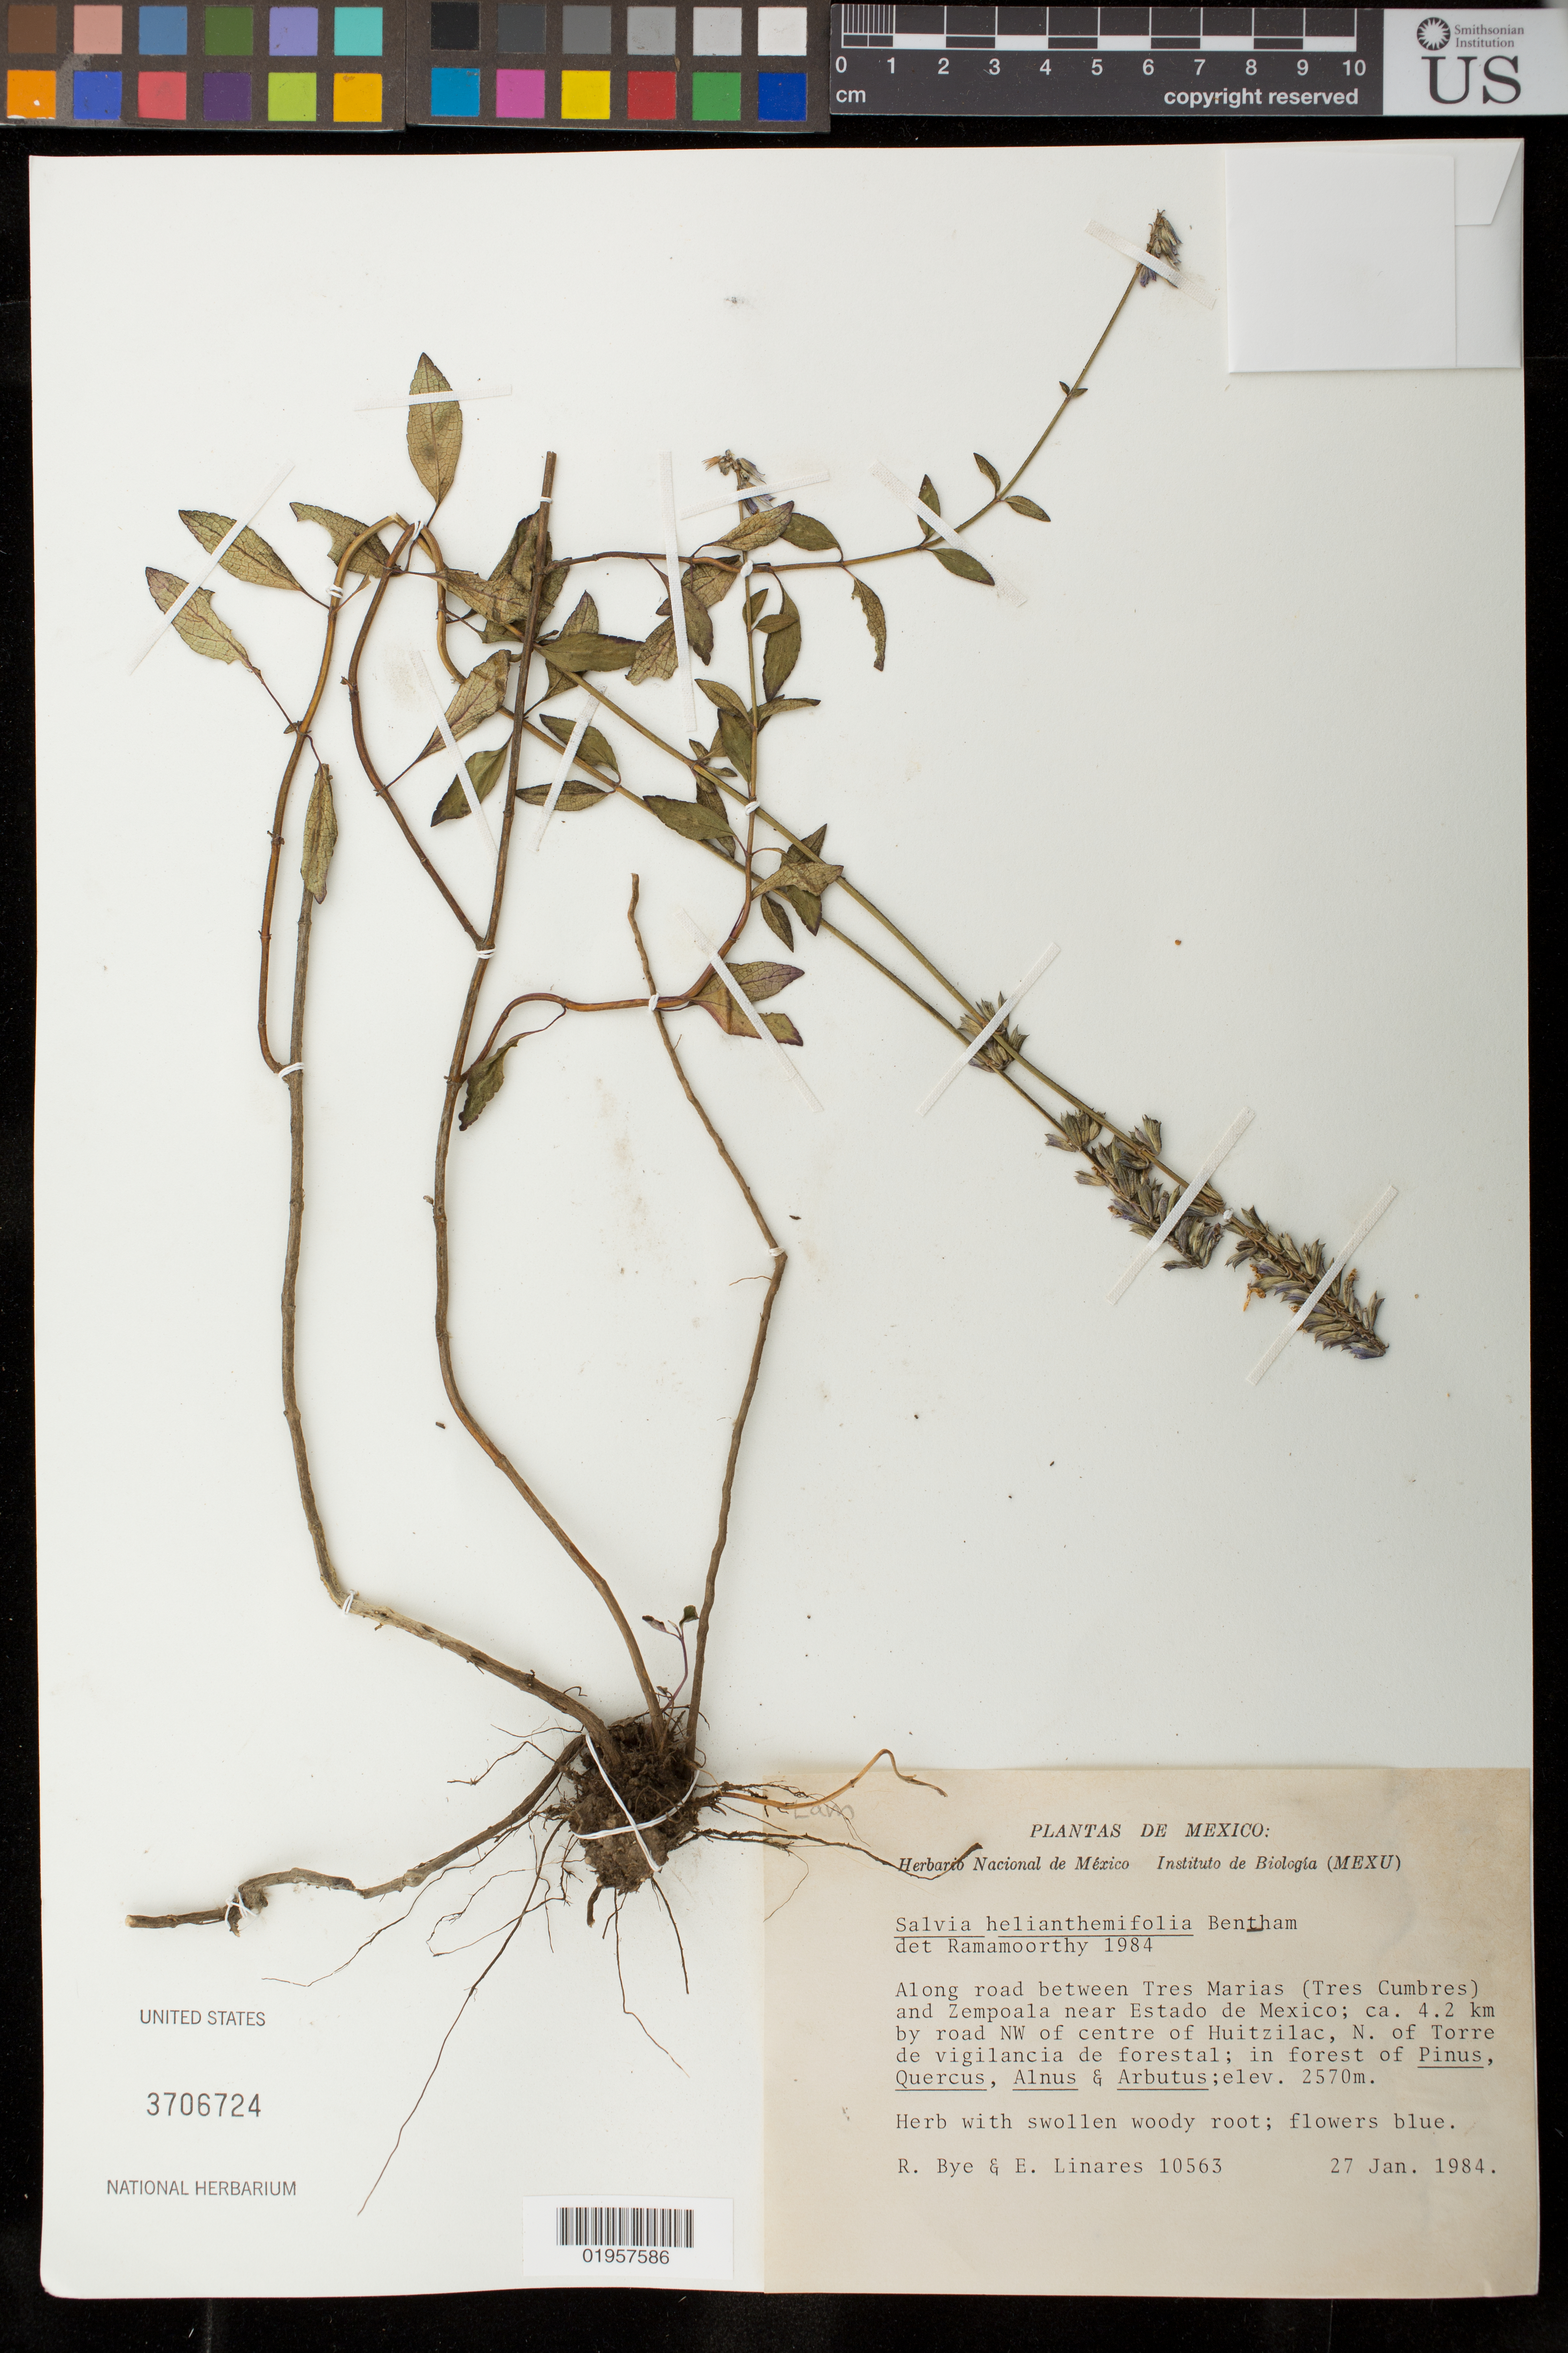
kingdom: Plantae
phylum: Tracheophyta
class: Magnoliopsida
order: Lamiales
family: Lamiaceae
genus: Salvia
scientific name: Salvia helianthemifolia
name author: Benth.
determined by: Ramamoorthy, T. P.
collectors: R. A. Bye & E. Linares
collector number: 10563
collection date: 1984-01-27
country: Mexico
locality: Road between Tres Maria (Tres Cumbres) and Zempoala (near Estado de México); ca. 4.2 km by road NW of centre of Huitzilac, N of Torre de vigilancia forestal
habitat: In forest of Pinus, Quercus, Alnus & Arbutus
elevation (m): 2570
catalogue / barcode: US 3706724